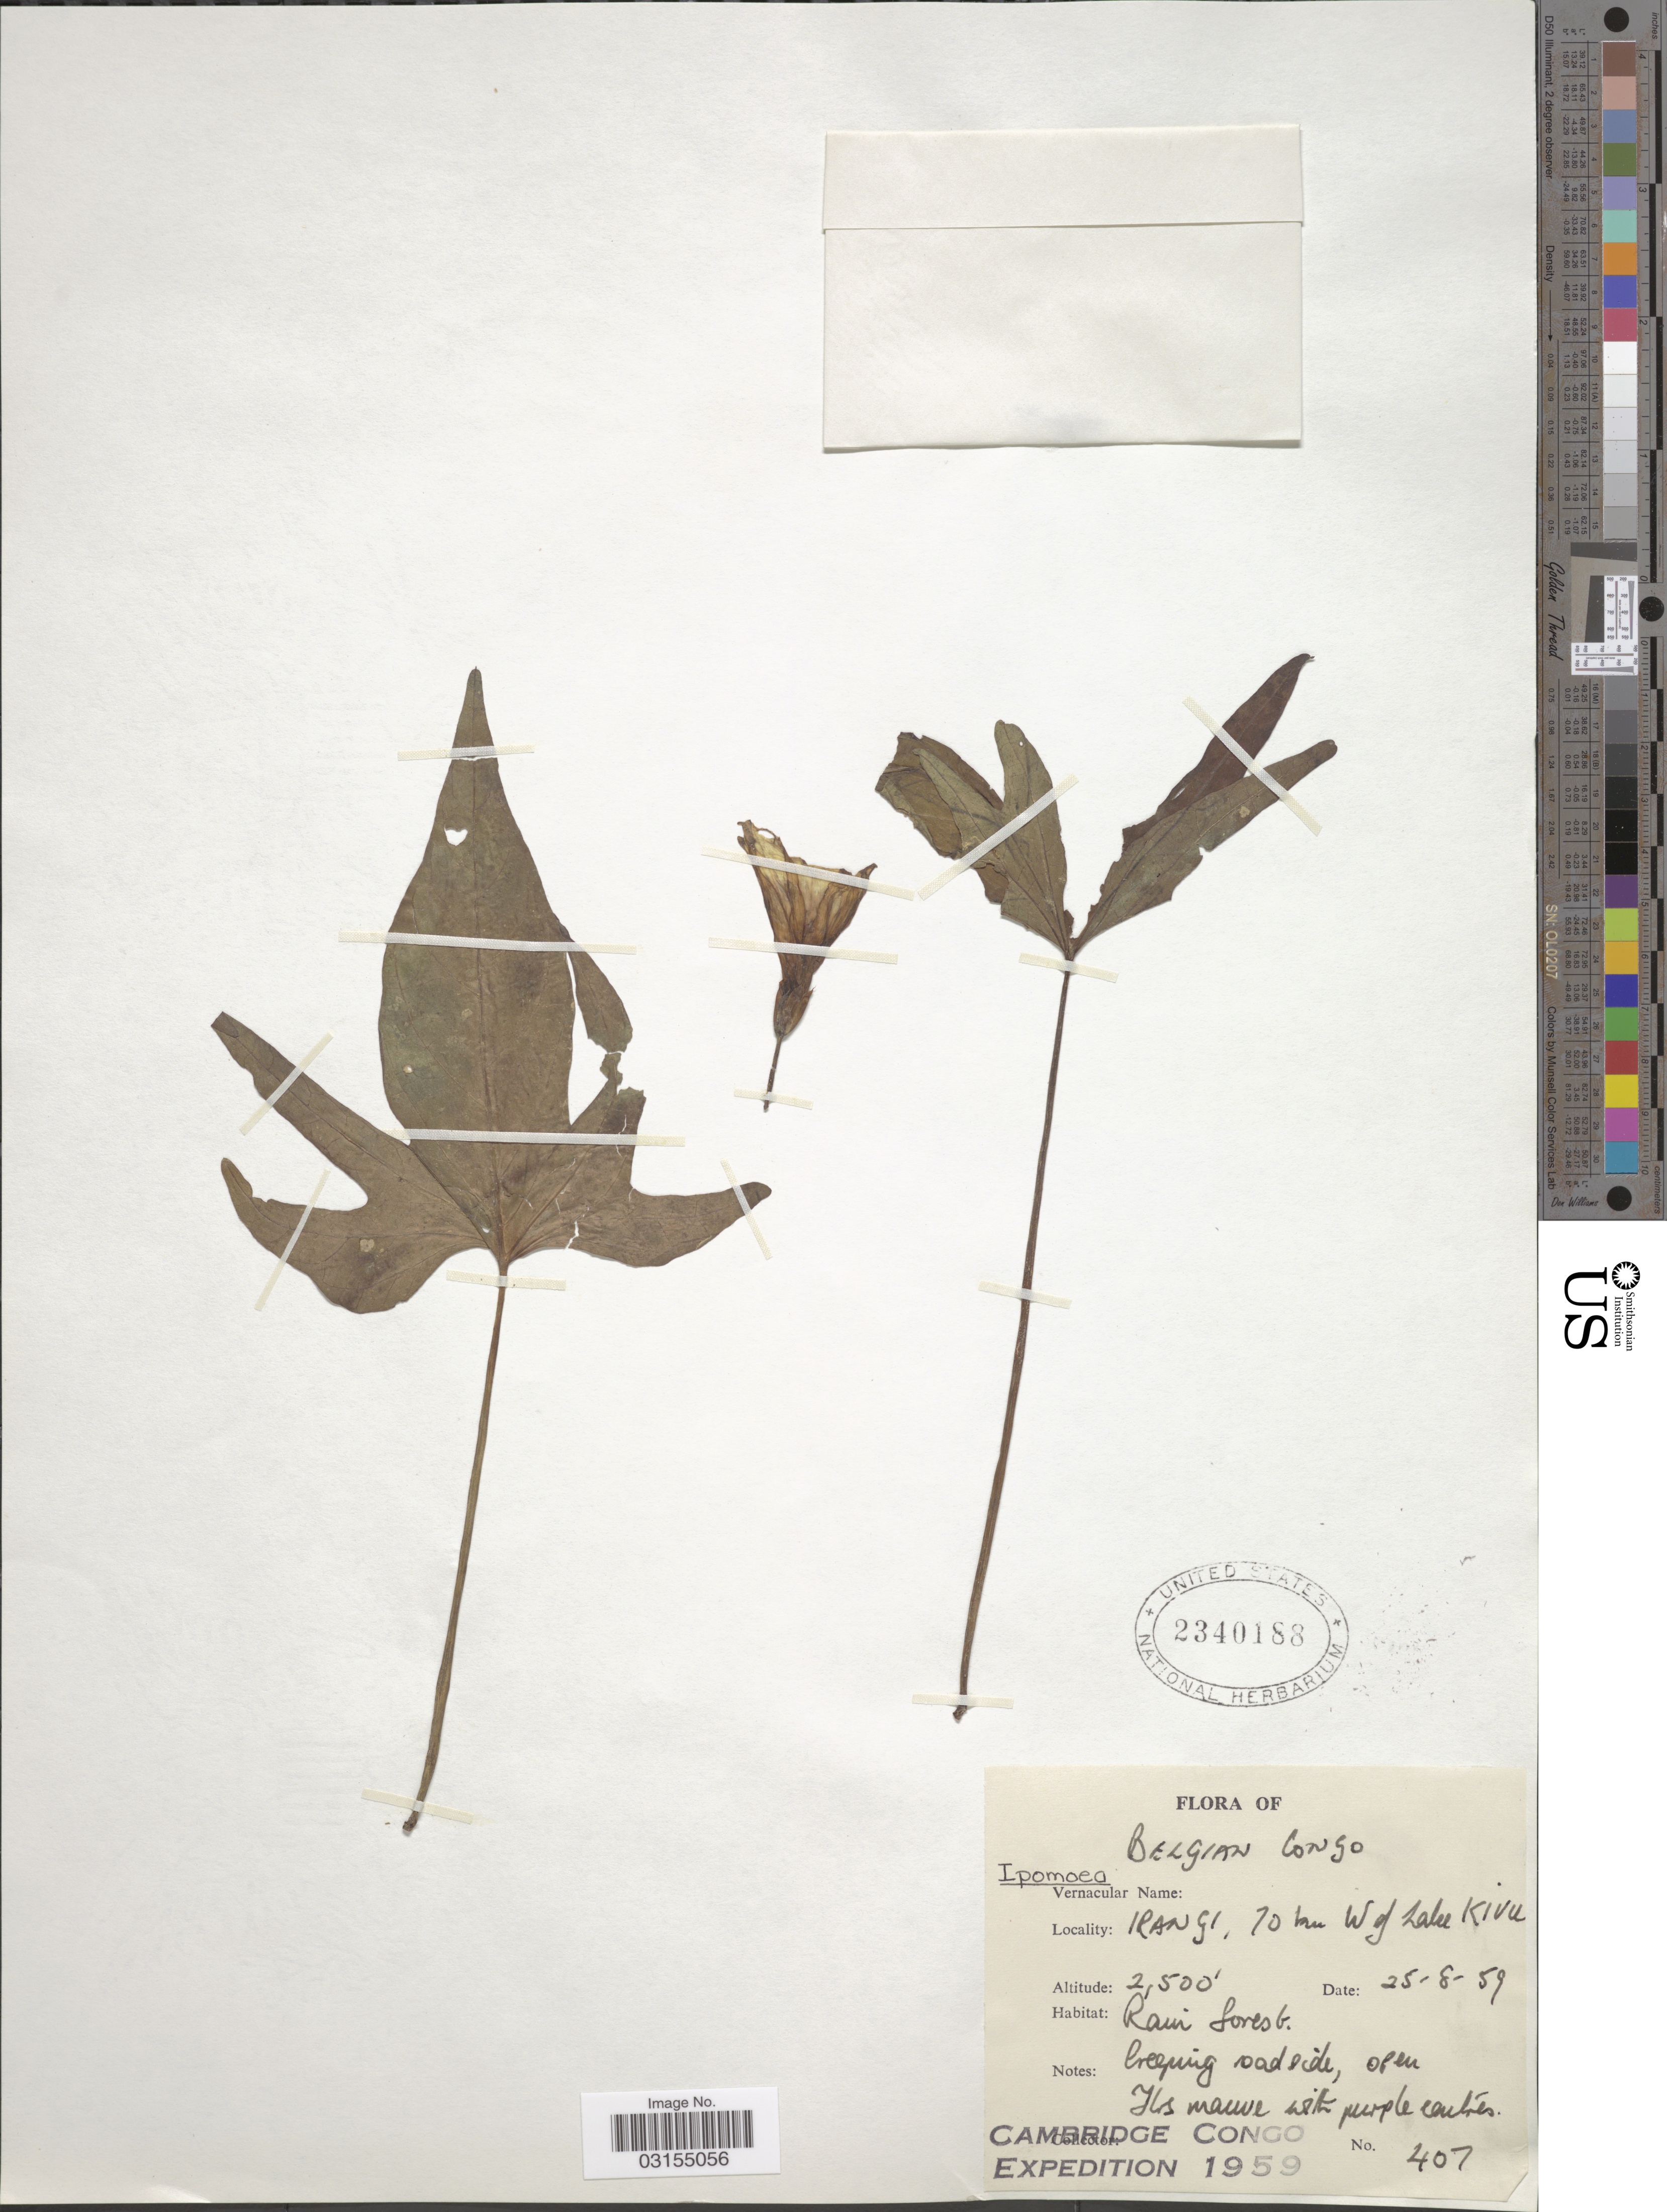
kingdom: Plantae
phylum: Tracheophyta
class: Magnoliopsida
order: Solanales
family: Convolvulaceae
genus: Ipomoea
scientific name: Ipomoea batatas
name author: (L.) Lam.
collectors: Cambridge Congo Expedition 1959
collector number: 407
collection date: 1959-08-25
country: Congo, Democratic Republic of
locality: Belgian Congo. Irangi, 70 km W of Lake Kivu.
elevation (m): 762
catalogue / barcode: US 2340188